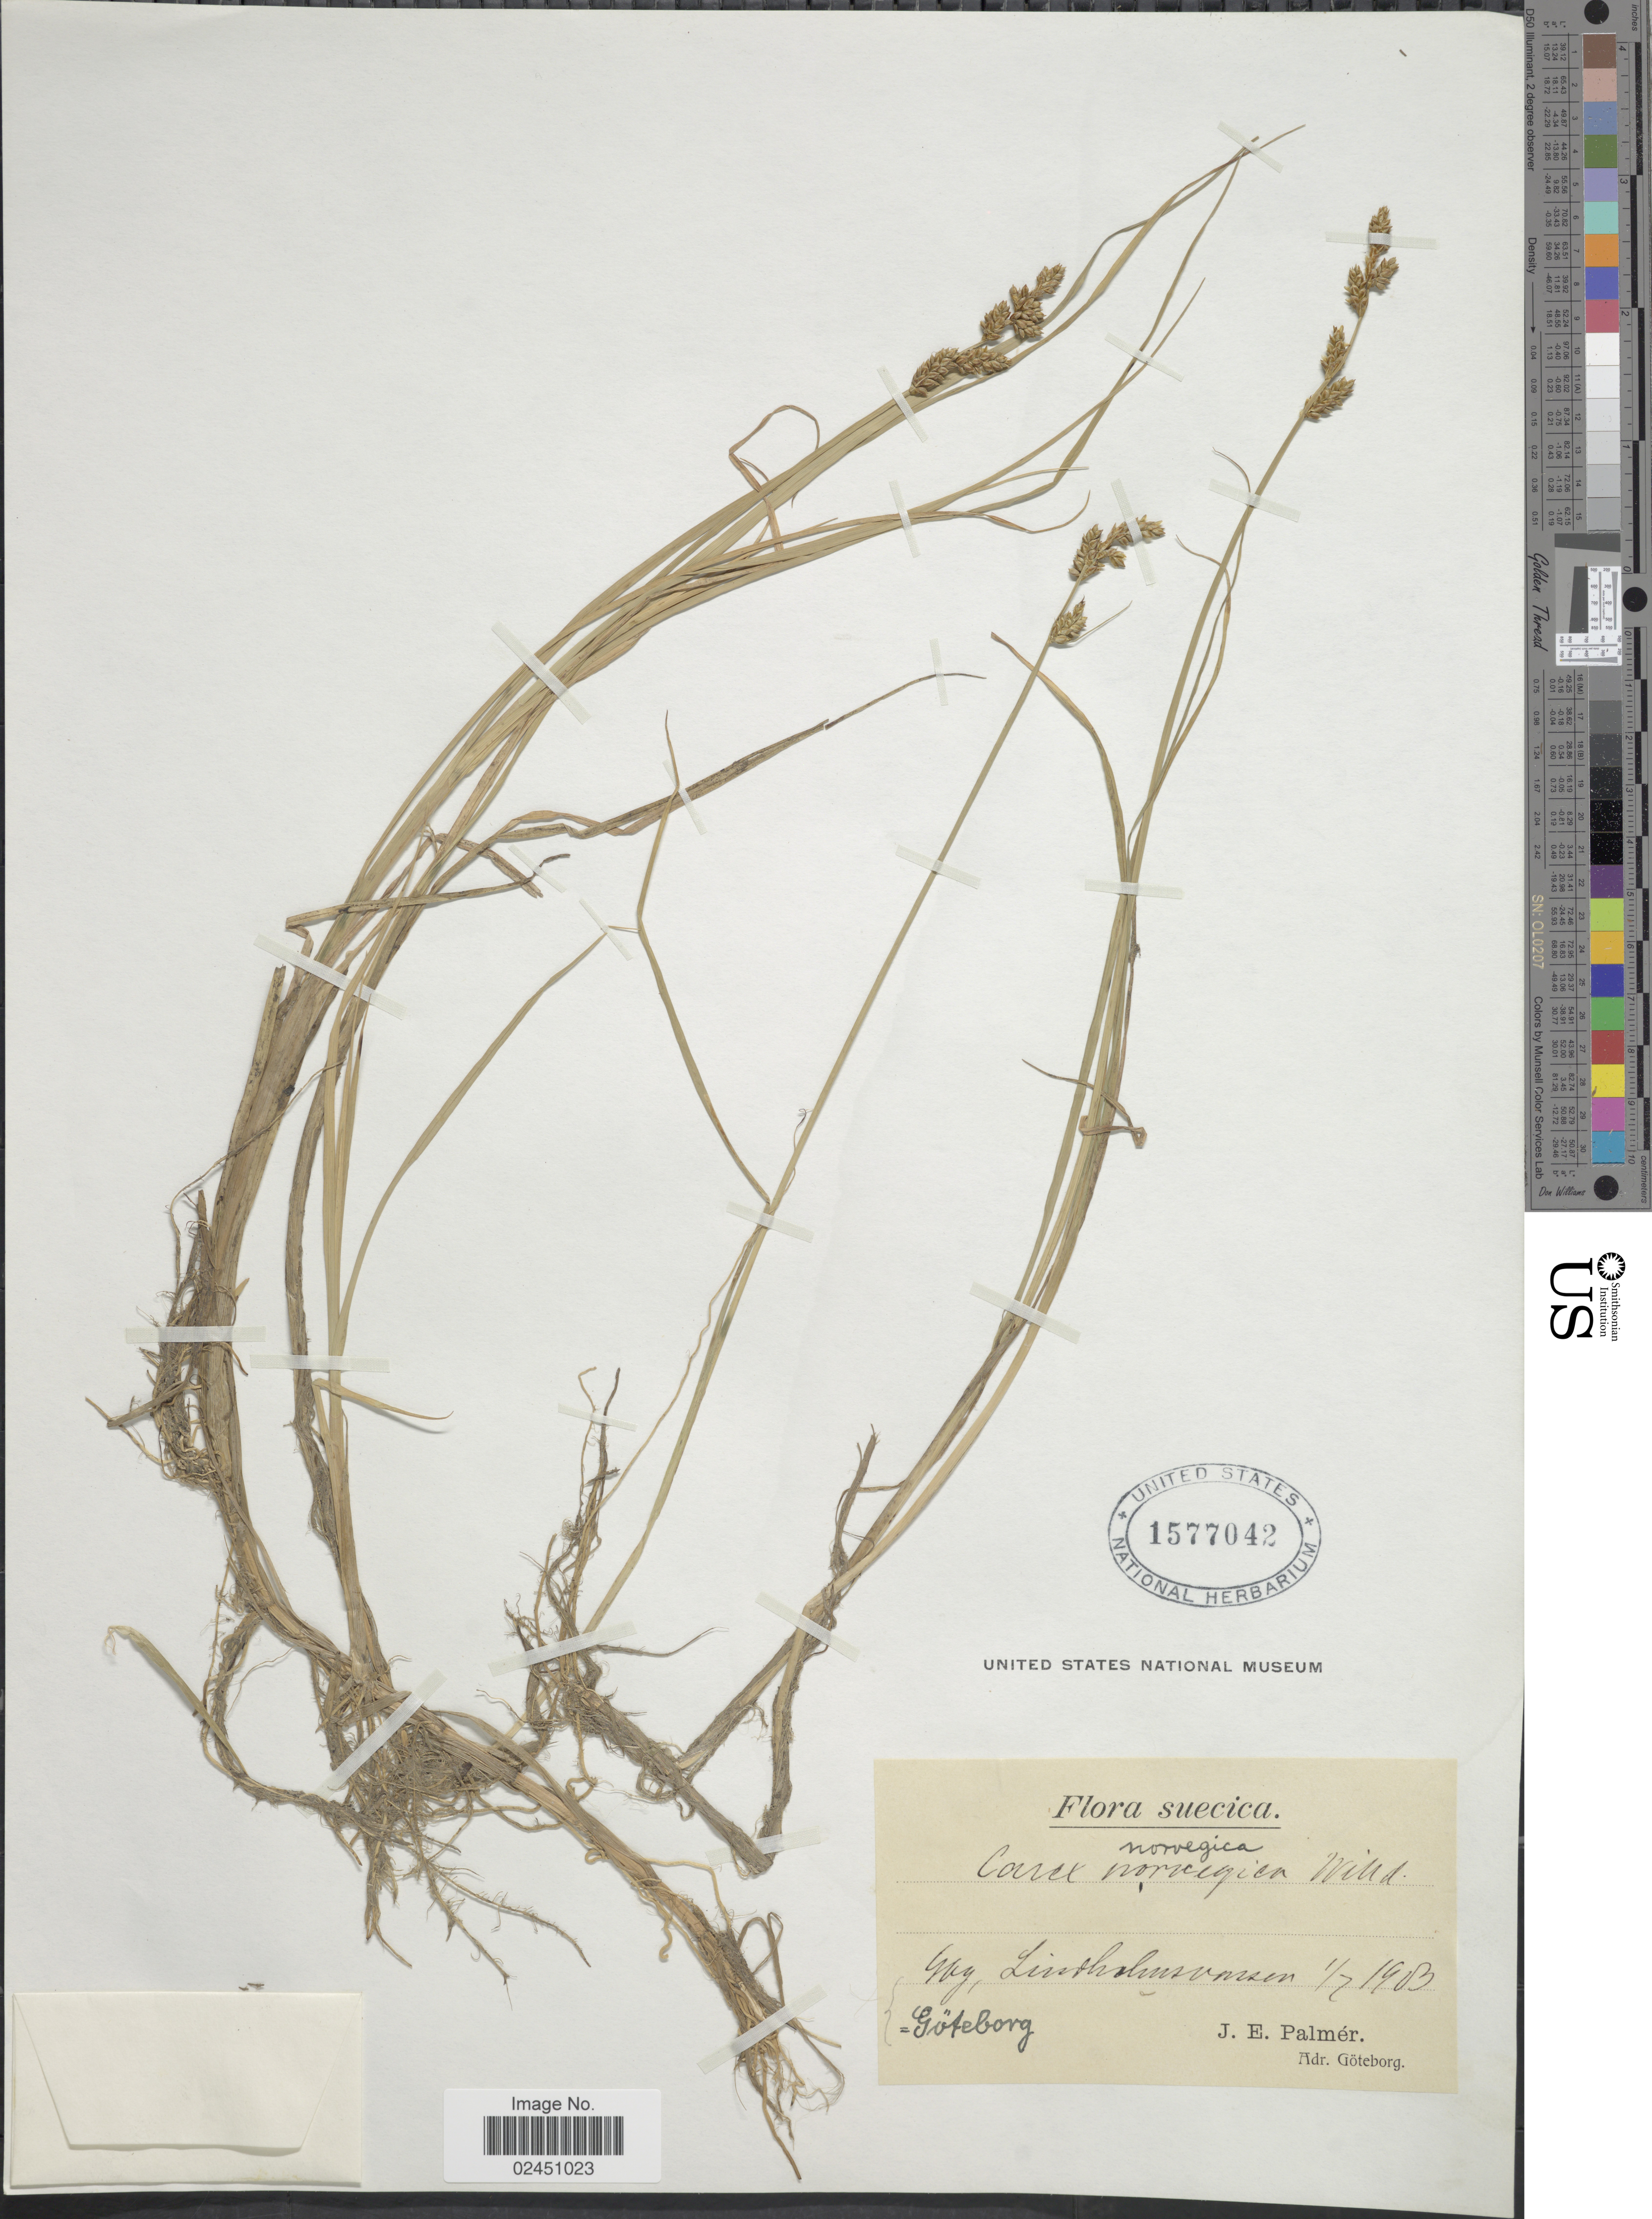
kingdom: Plantae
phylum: Tracheophyta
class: Liliopsida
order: Poales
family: Cyperaceae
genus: Carex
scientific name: Carex norvegica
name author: Retz.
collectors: J. E. Palmér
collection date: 1903-07-01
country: Sweden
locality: Suecica, Gbg, Lindholmsvassen.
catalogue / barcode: US 1577042